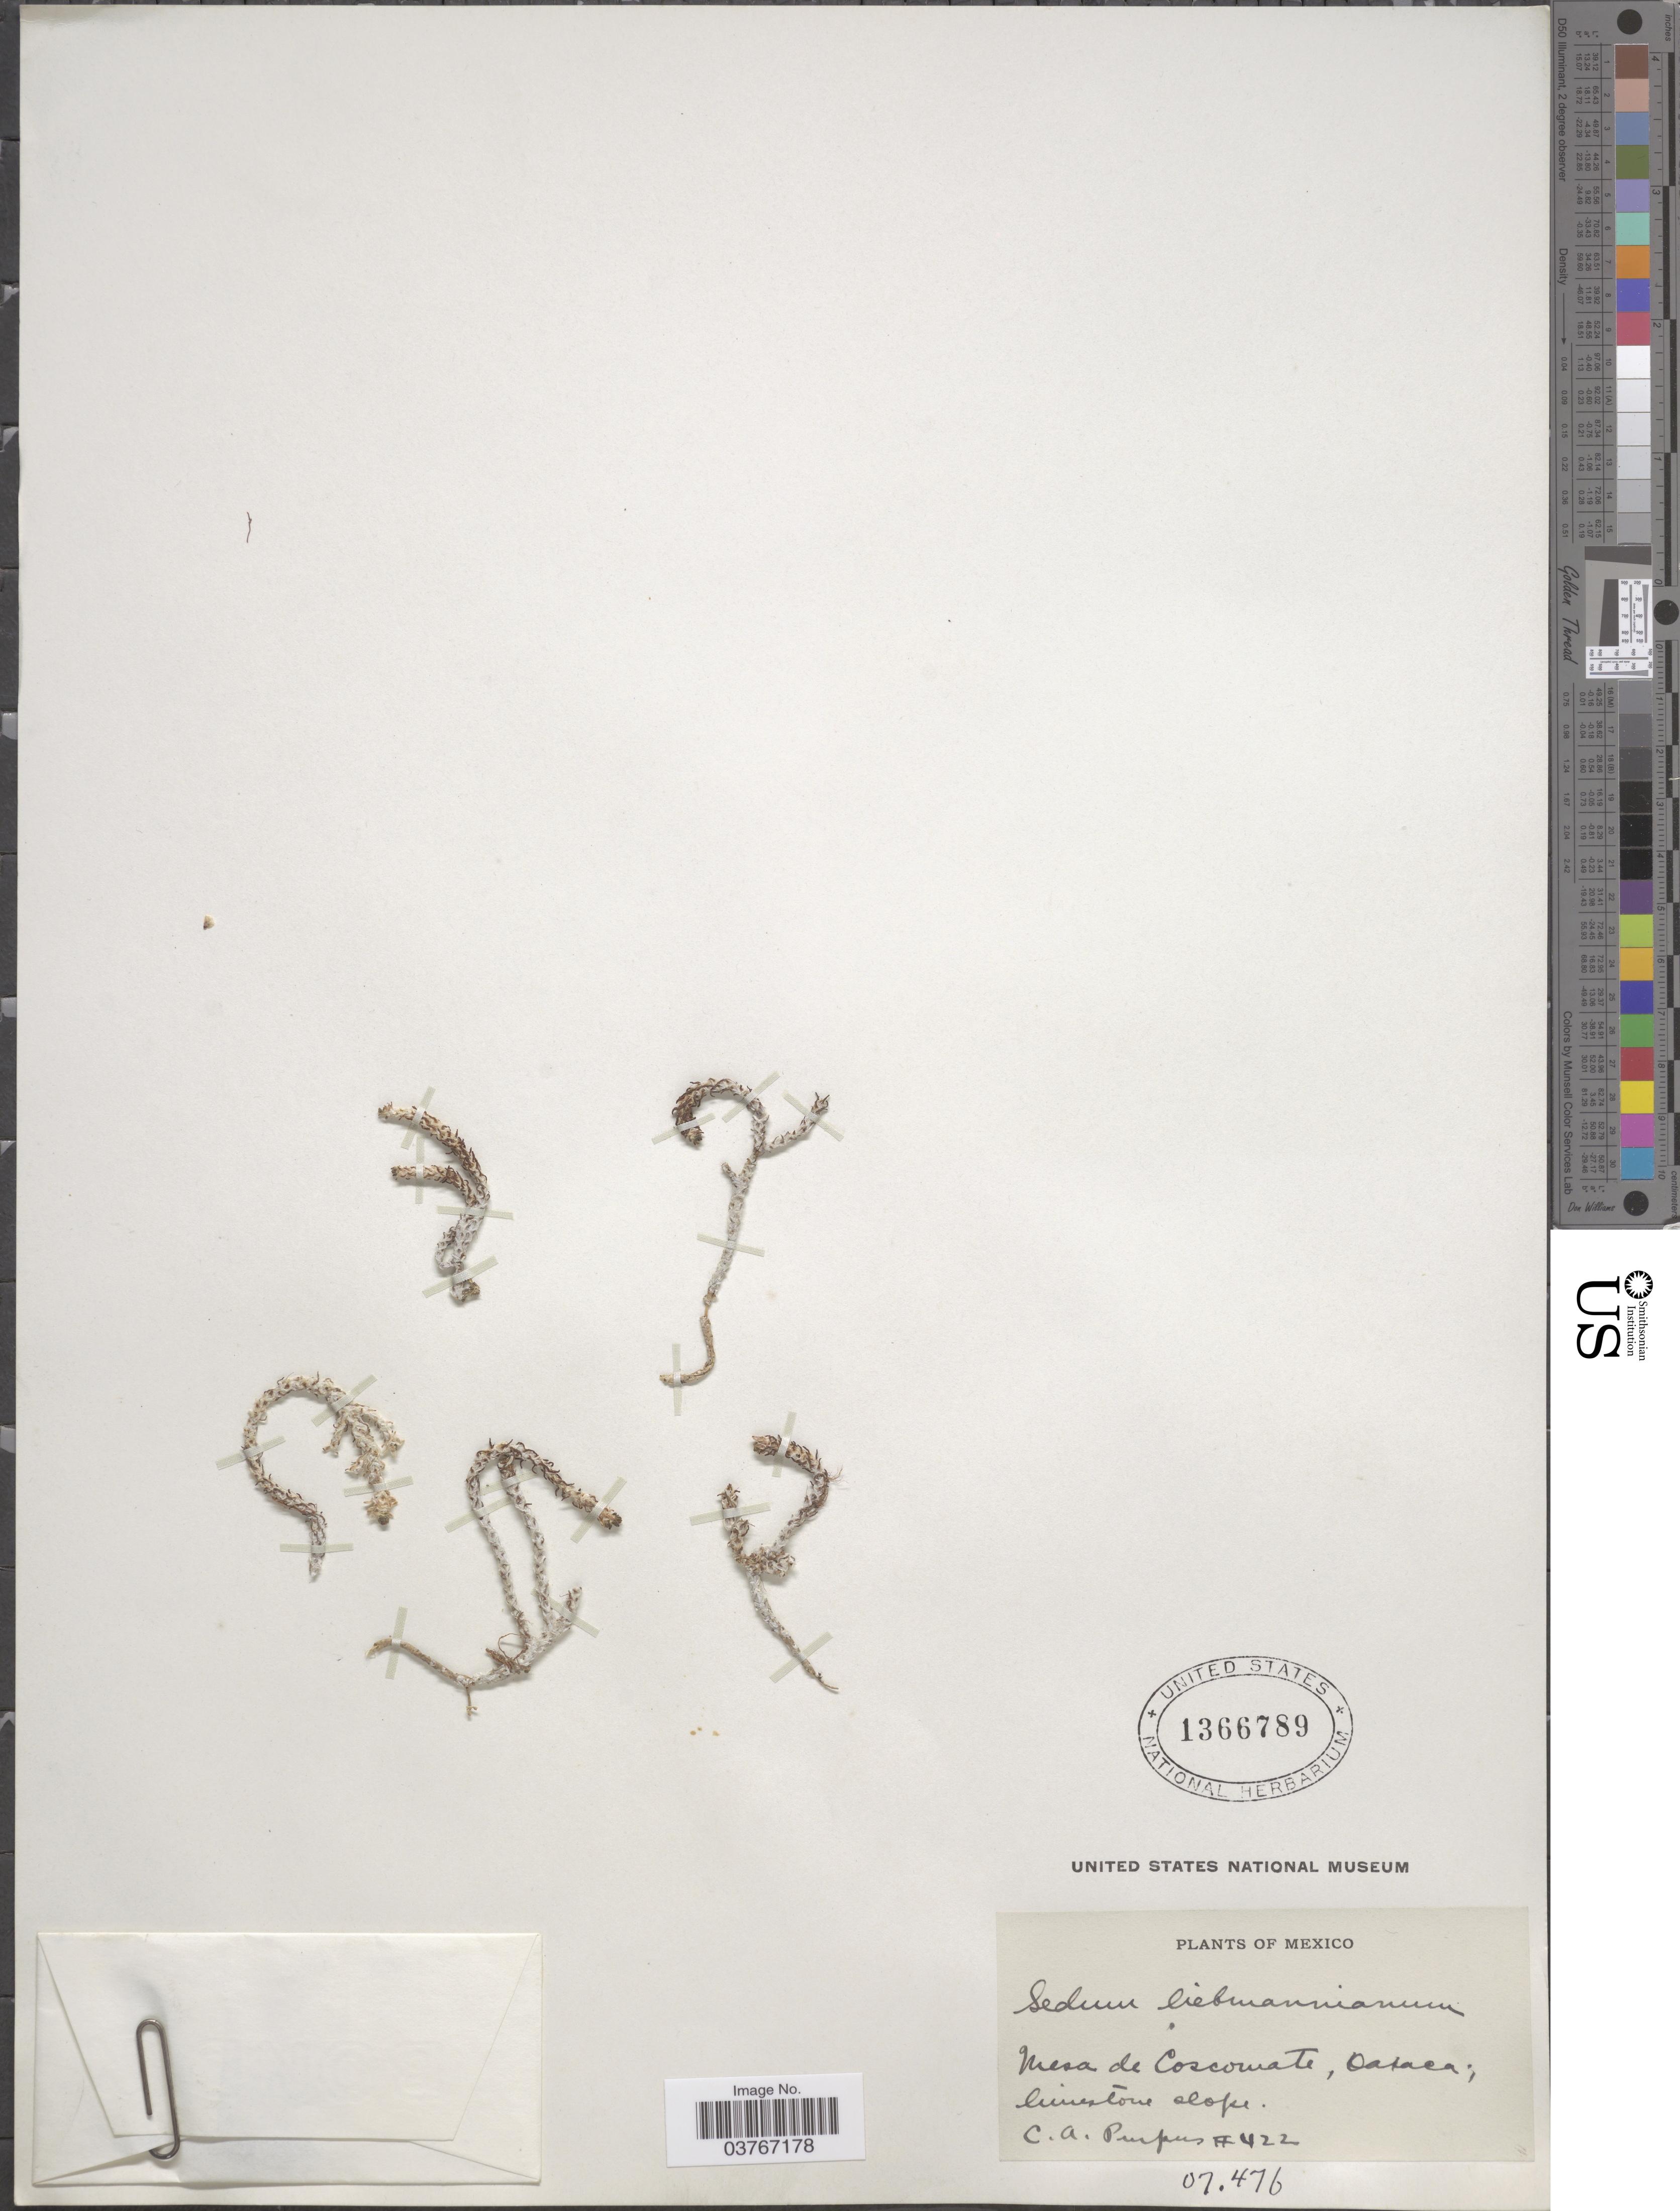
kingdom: Plantae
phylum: Tracheophyta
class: Magnoliopsida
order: Saxifragales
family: Crassulaceae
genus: Sedum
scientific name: Sedum liebmannianum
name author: Hemsl.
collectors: C. A. Purpus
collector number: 422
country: Mexico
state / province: Oaxaca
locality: Mesa de Coscomate.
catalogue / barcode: US 1366789